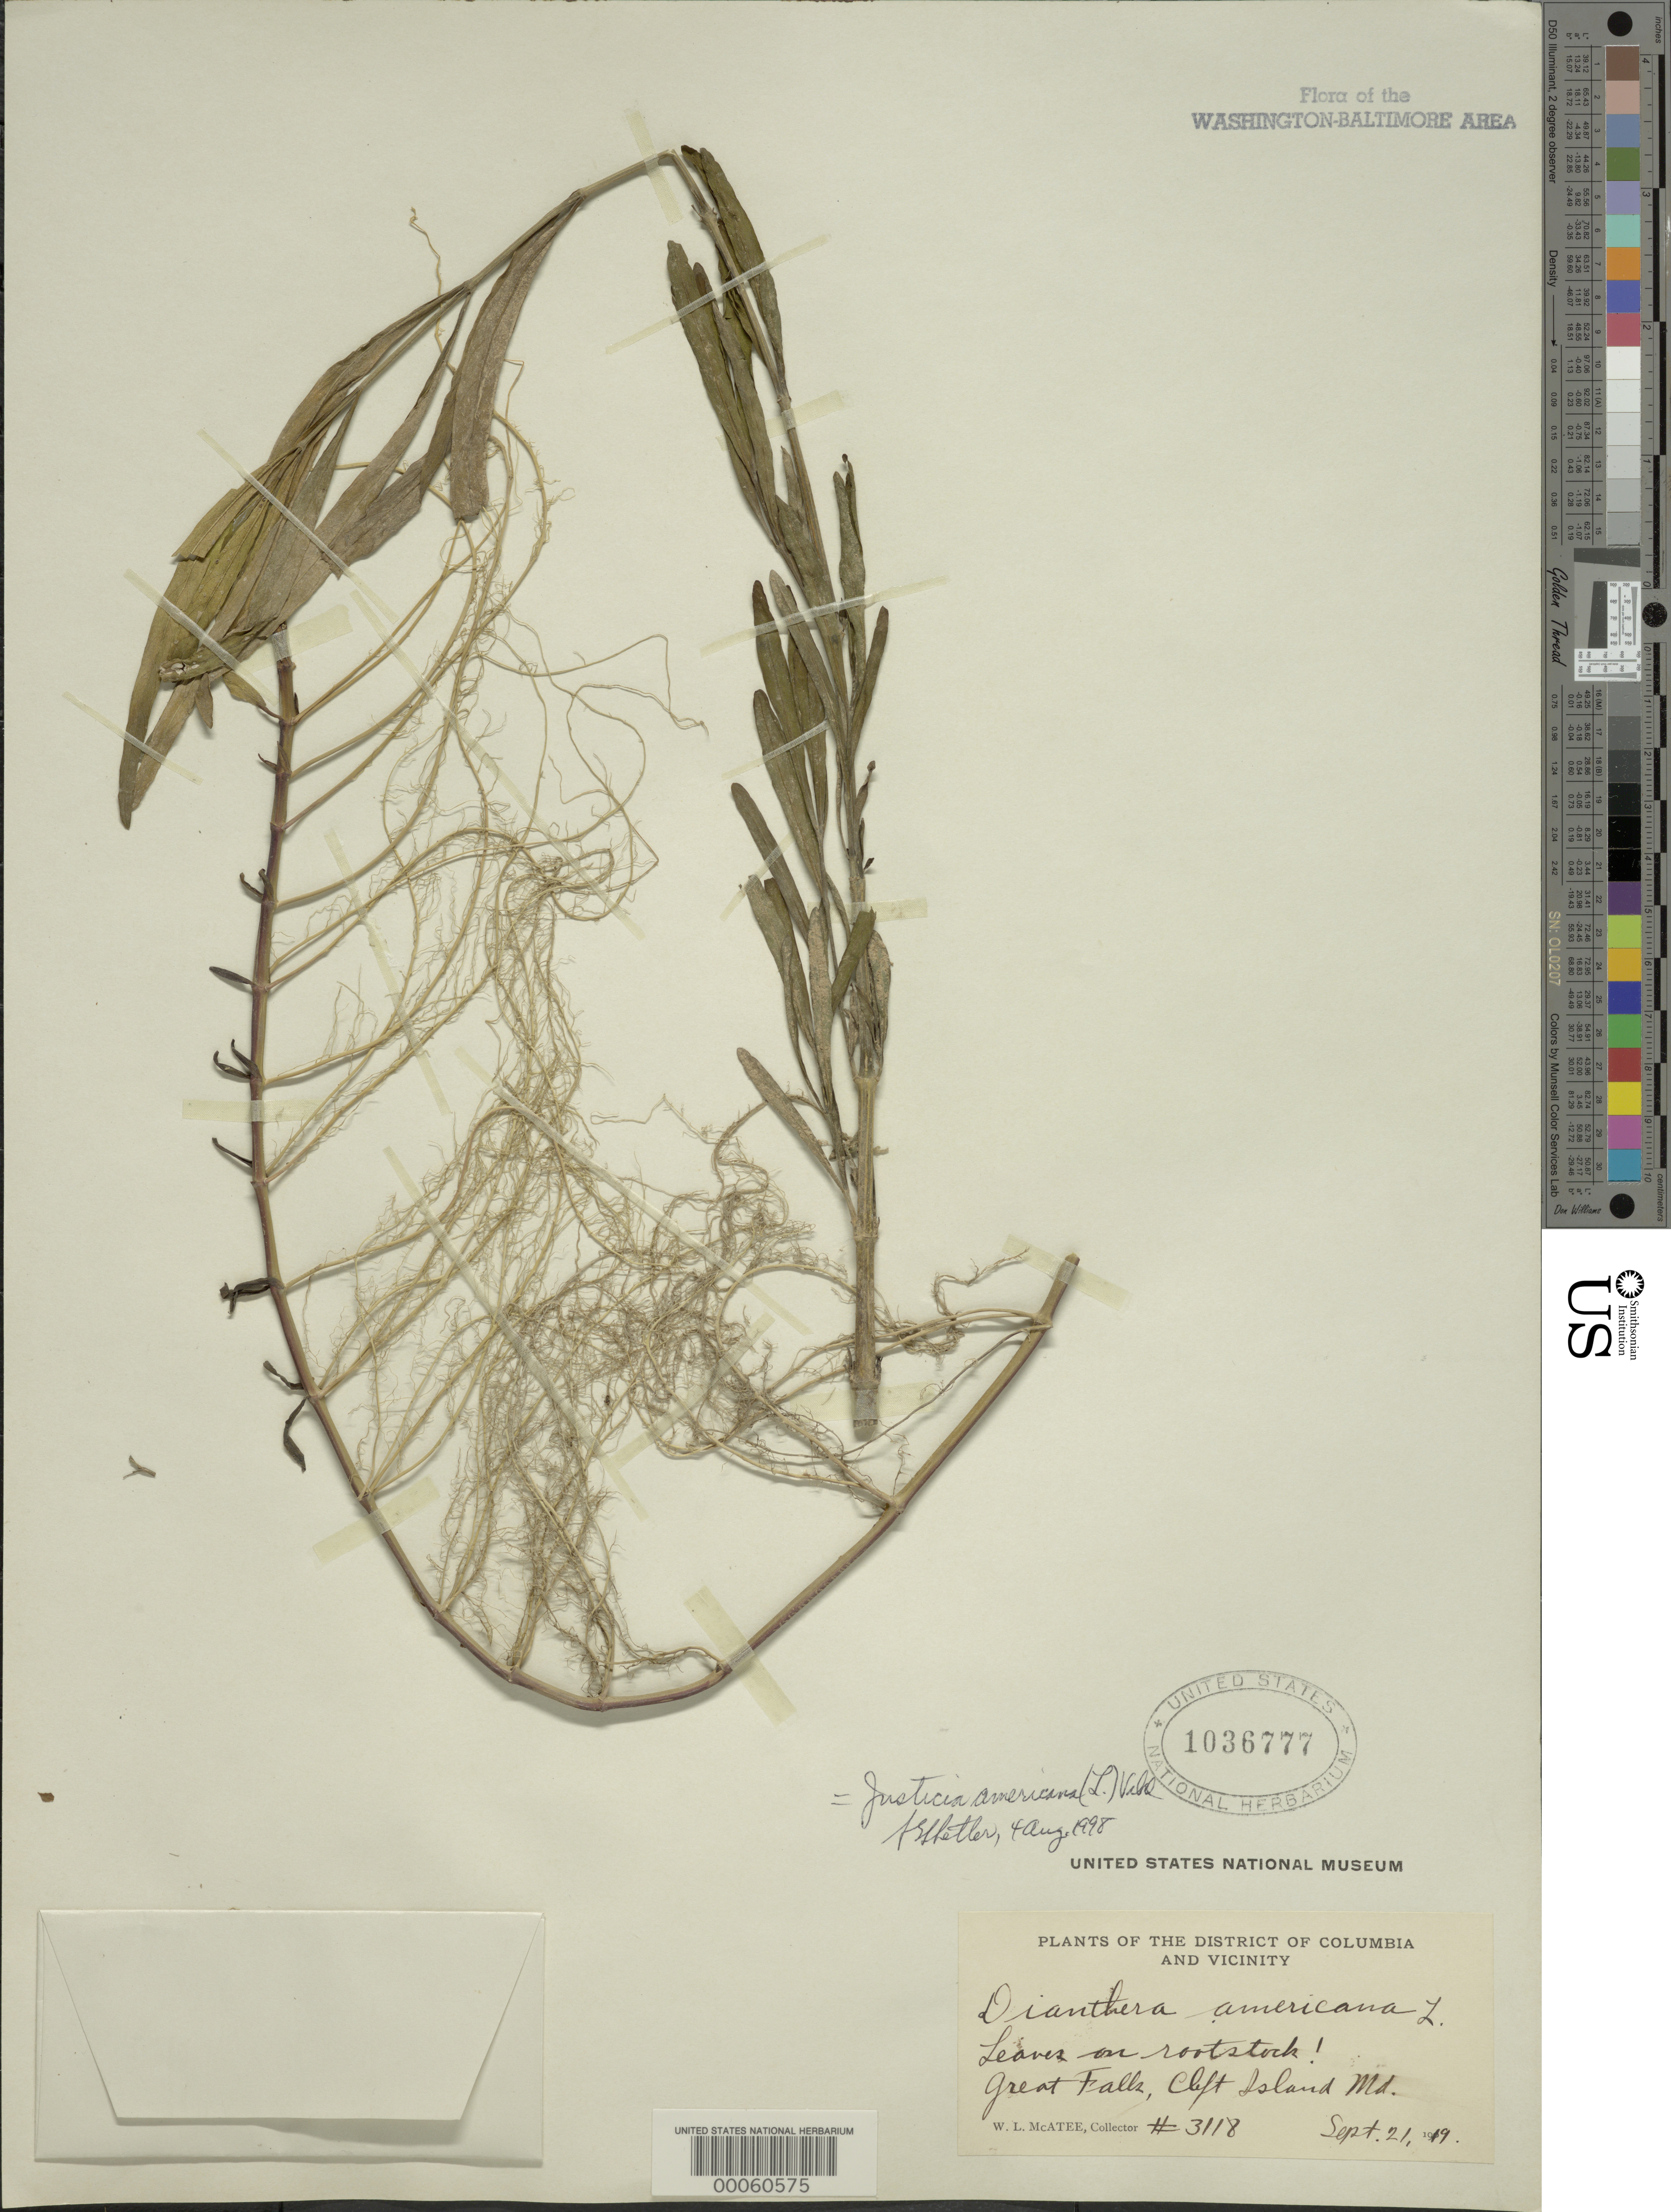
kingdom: Plantae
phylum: Tracheophyta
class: Magnoliopsida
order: Lamiales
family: Acanthaceae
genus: Justicia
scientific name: Justicia americana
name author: (L.) Vahl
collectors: W. McAtee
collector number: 3118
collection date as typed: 21 Sep 1919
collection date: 1919-09-21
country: United States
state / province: Maryland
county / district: Montgomery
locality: Great Falls, Cleft Island C. & O. Canal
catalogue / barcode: US 1036777